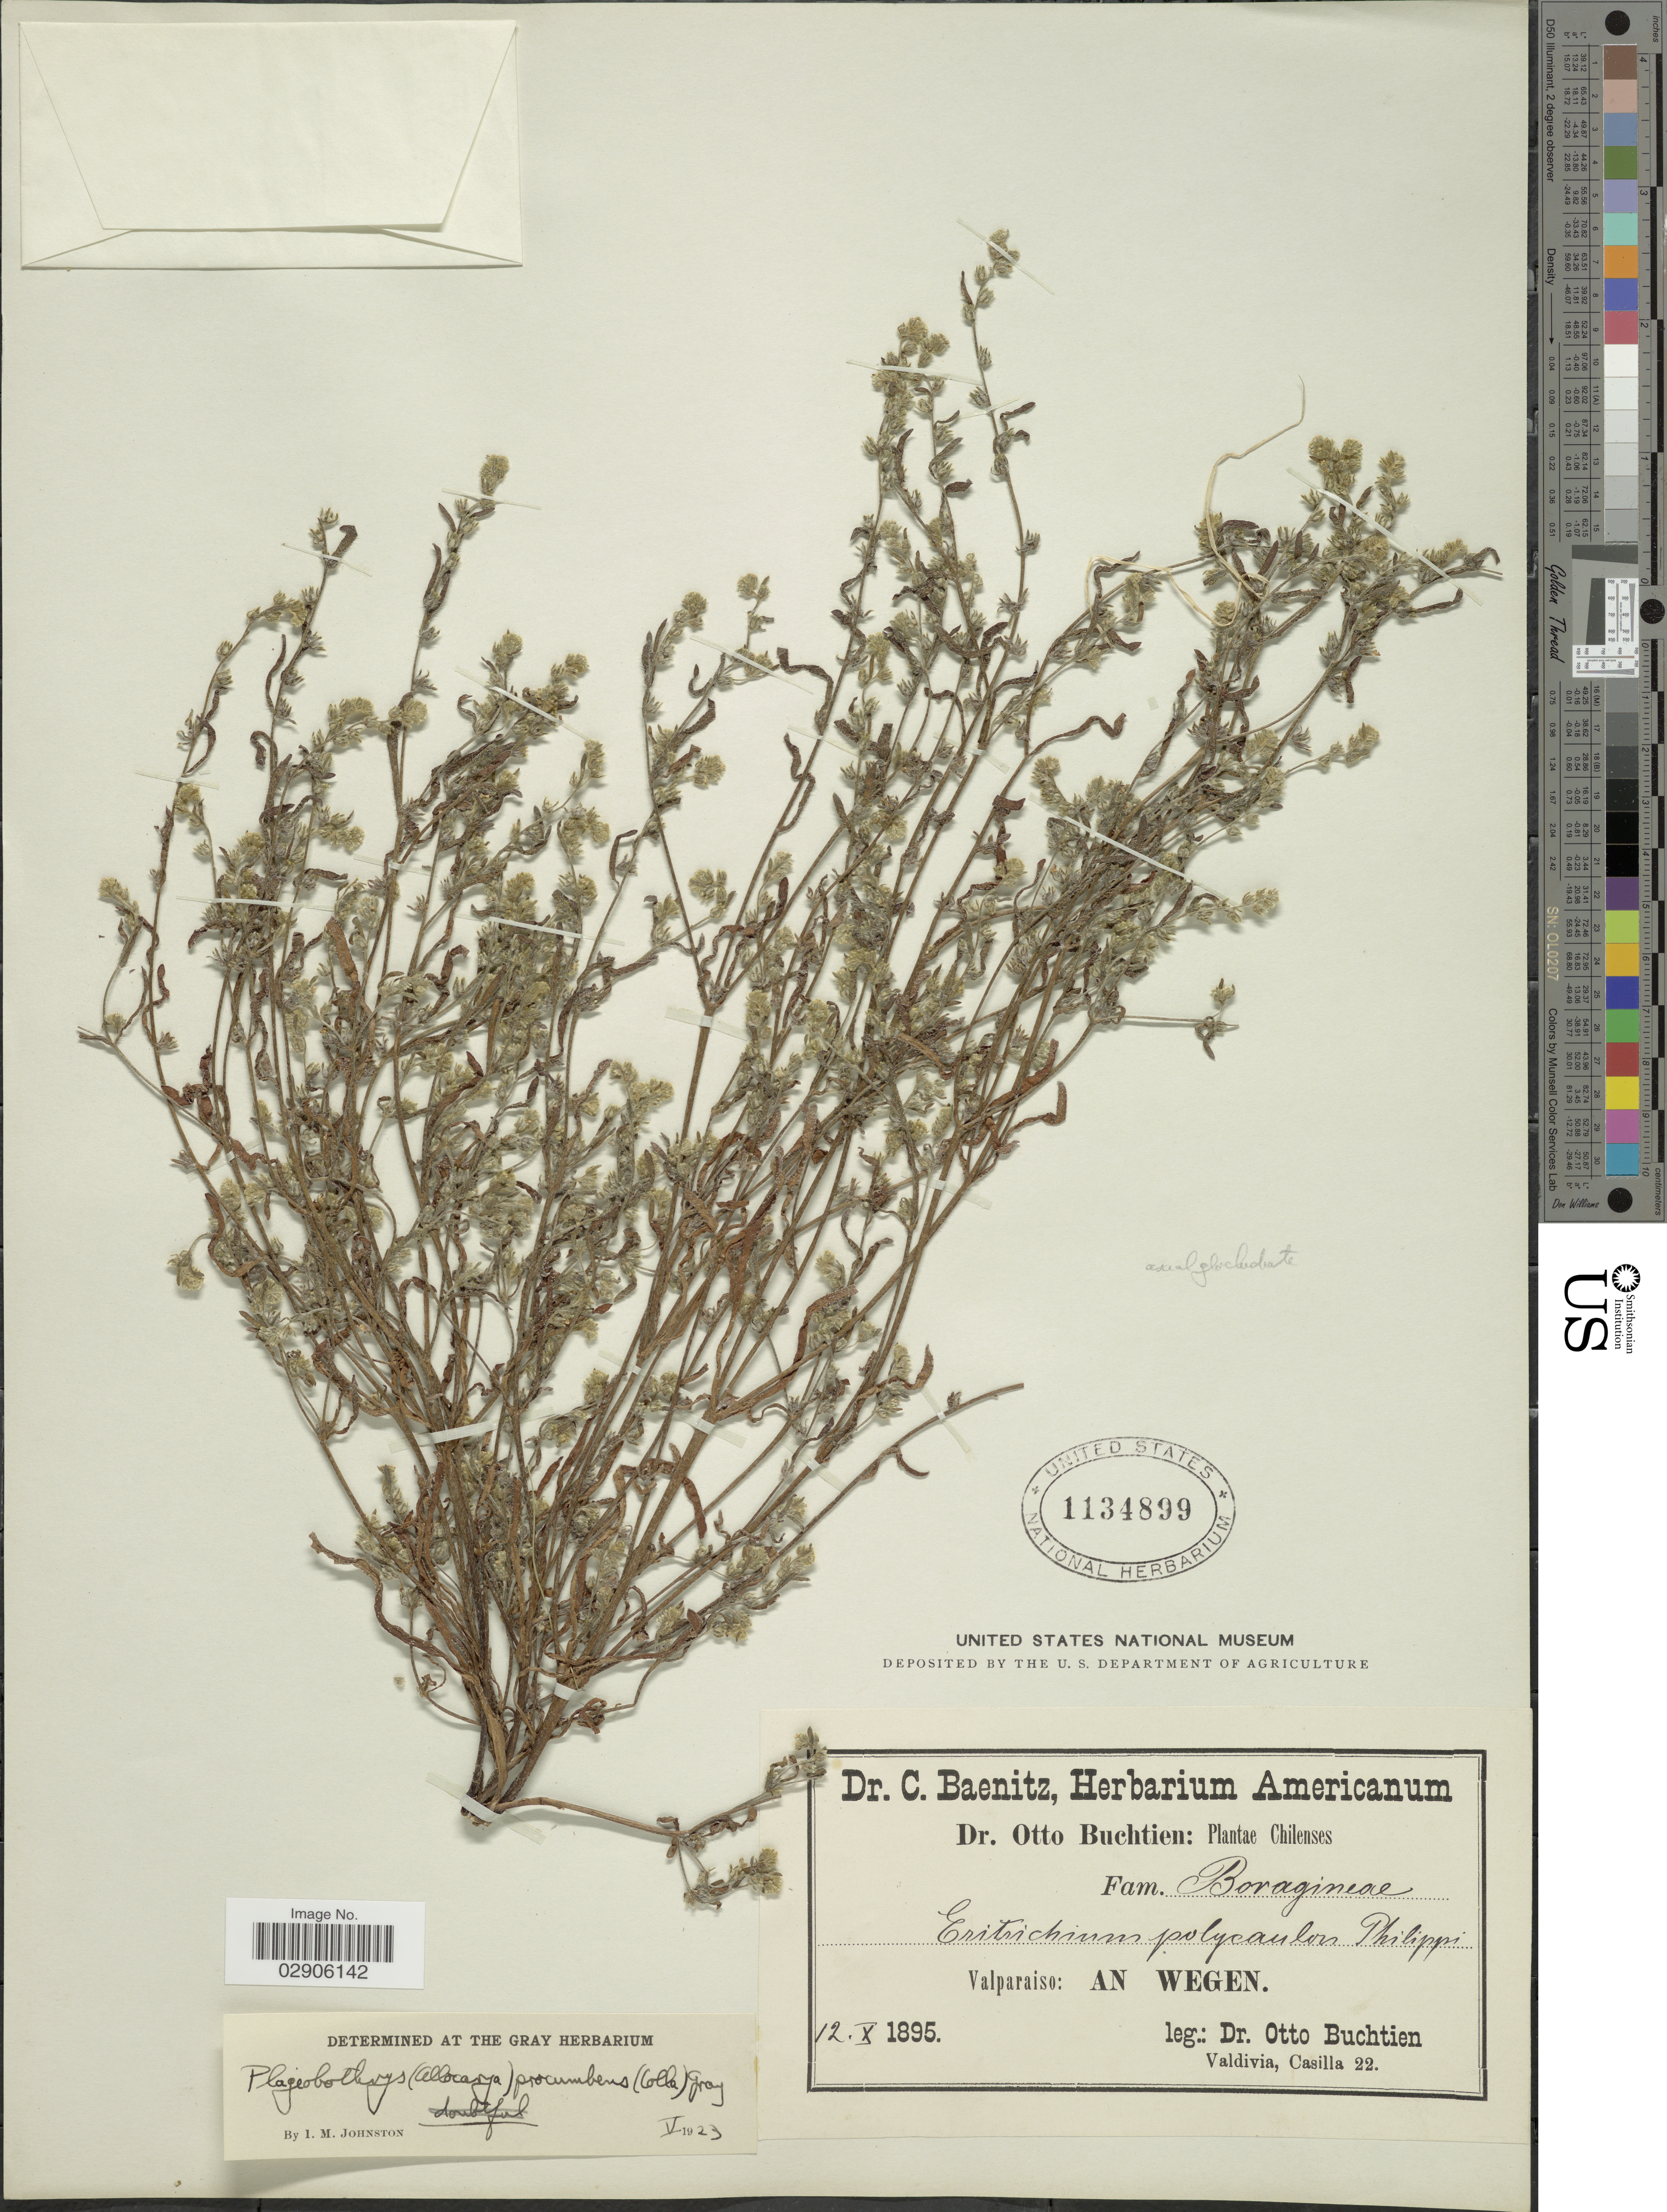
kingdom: Plantae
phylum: Tracheophyta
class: Magnoliopsida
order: Boraginales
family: Boraginaceae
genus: Plagiobothrys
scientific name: Plagiobothrys procumbens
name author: (Colla) Colla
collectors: O. Buchtien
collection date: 1895-10-12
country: Chile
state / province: Valparaíso (V)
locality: Valparaiso: An Wegen.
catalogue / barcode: US 1134899